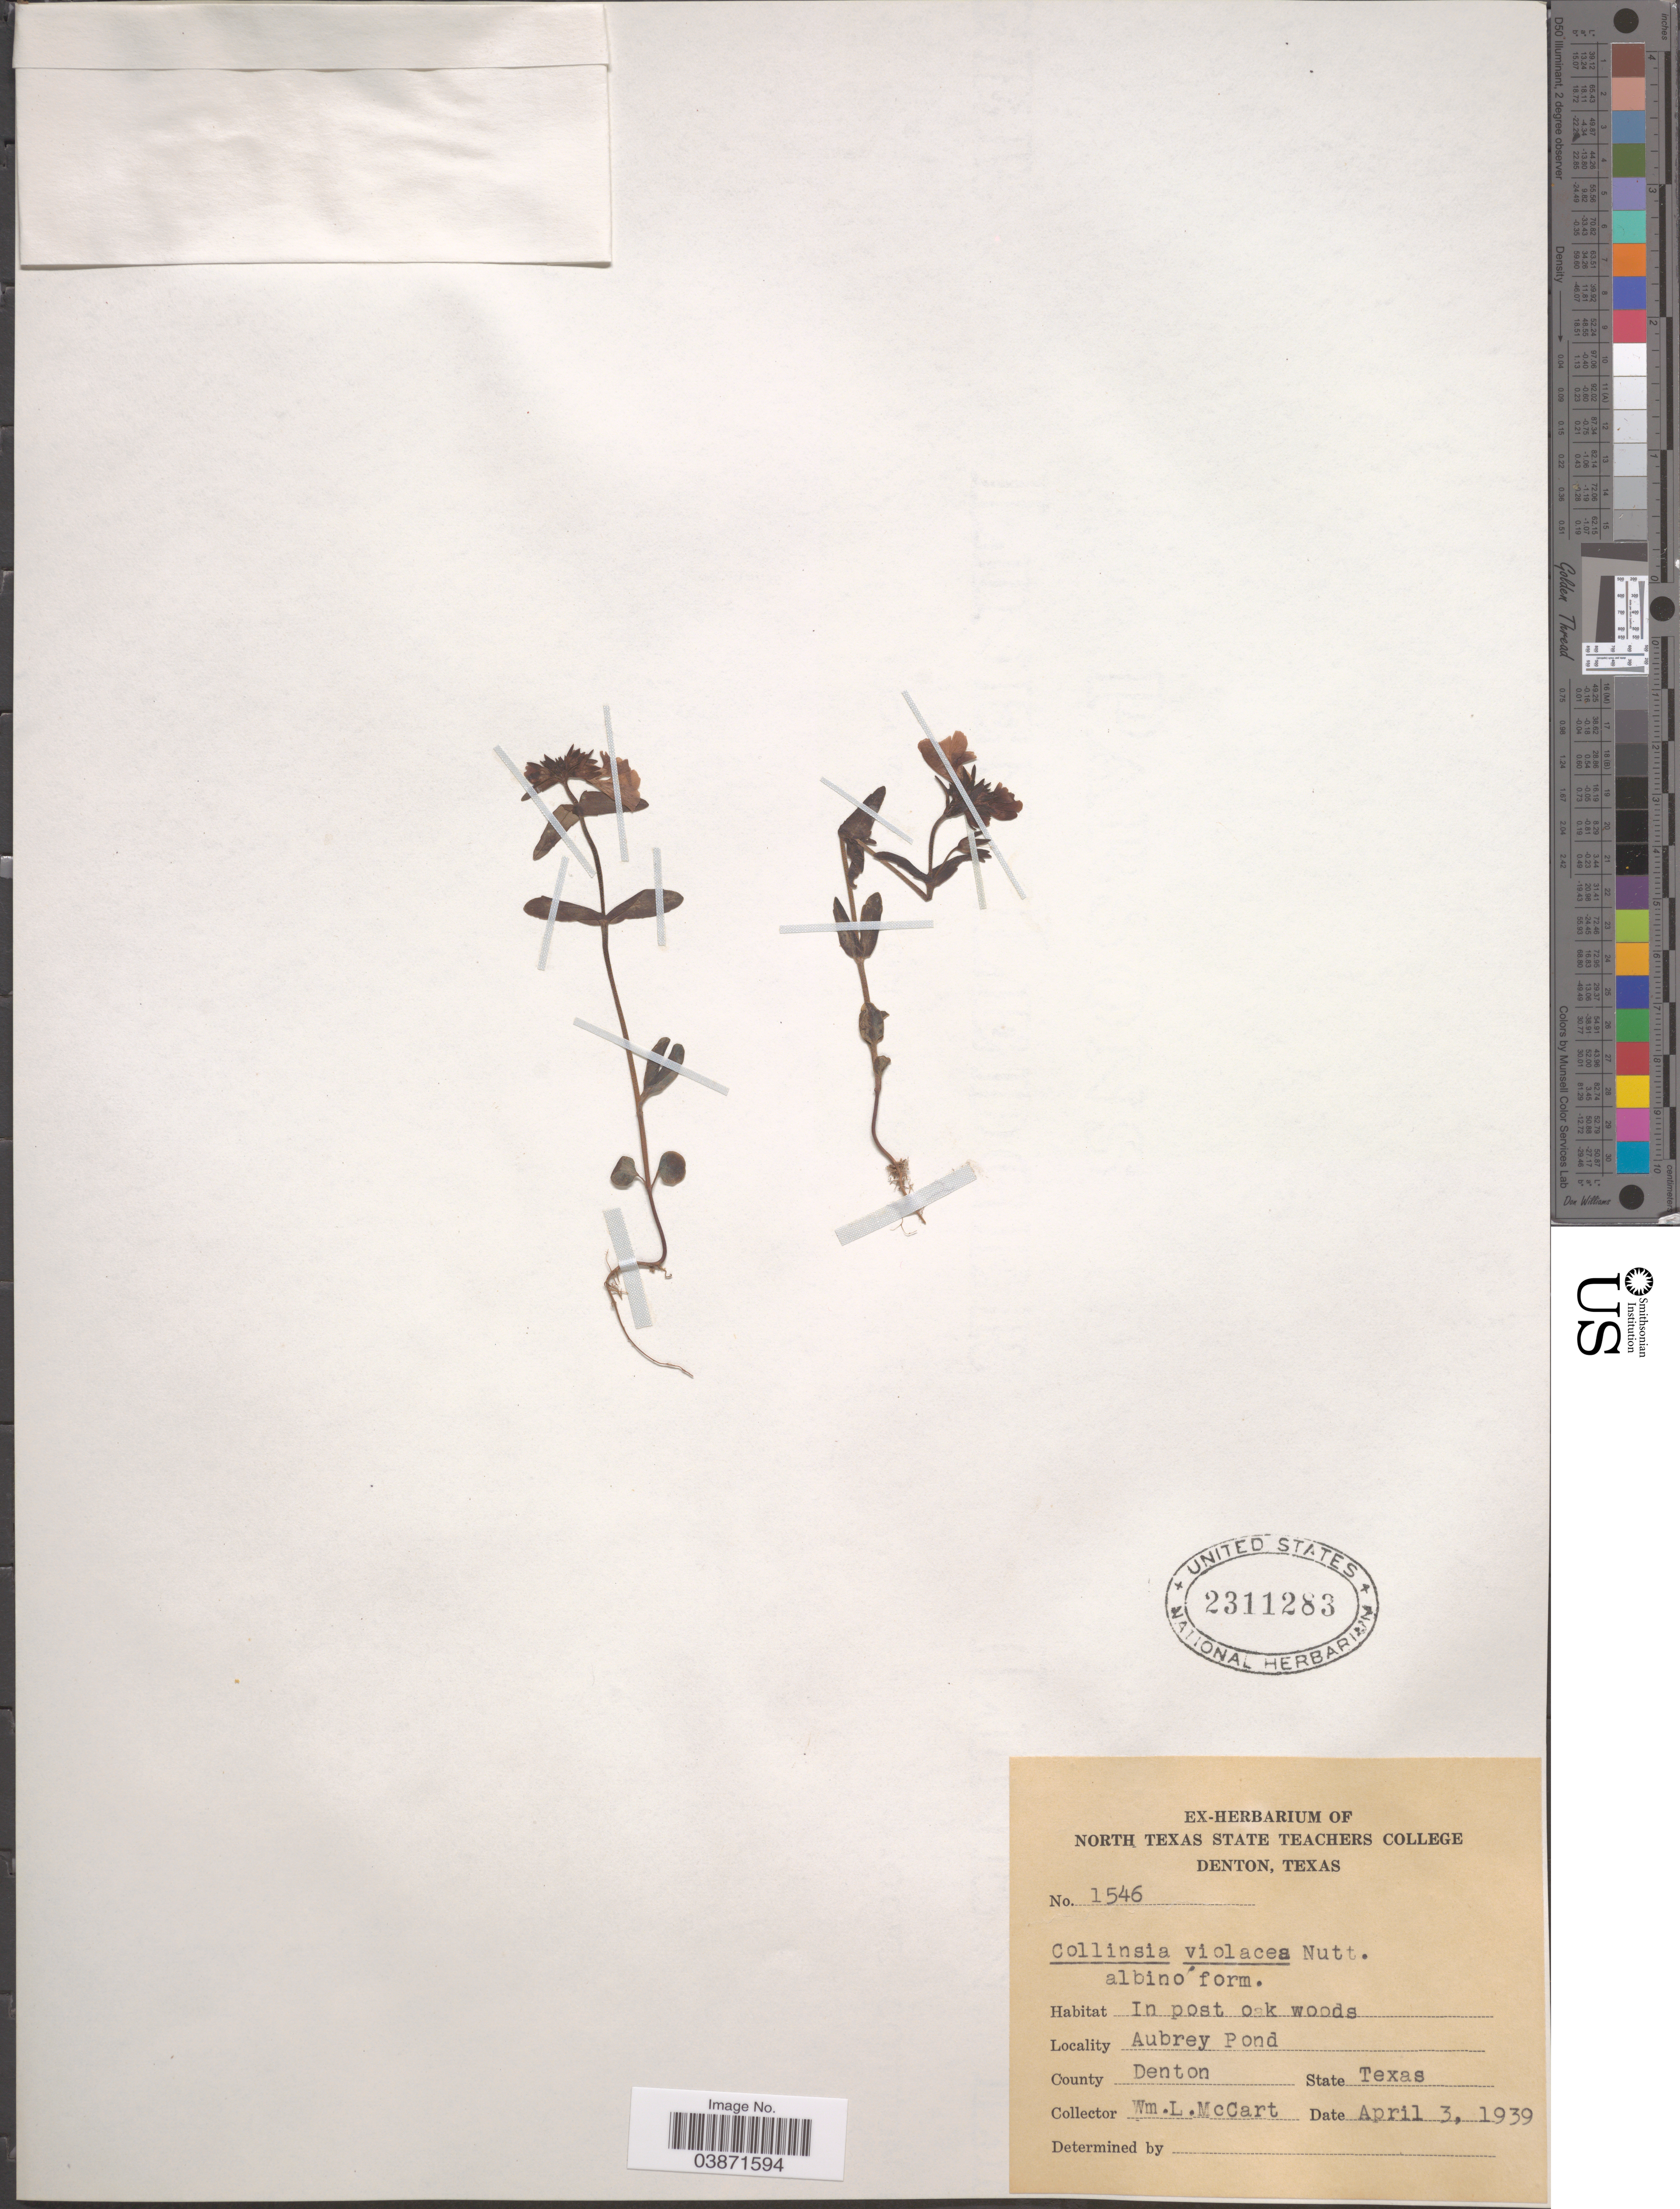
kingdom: Plantae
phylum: Tracheophyta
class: Magnoliopsida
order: Lamiales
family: Plantaginaceae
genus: Collinsia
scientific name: Collinsia violacea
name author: Nutt.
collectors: W. McCart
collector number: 1546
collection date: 1939-04-03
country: United States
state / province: Texas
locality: Aubrey Pond. County Denton.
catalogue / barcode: US 2311283